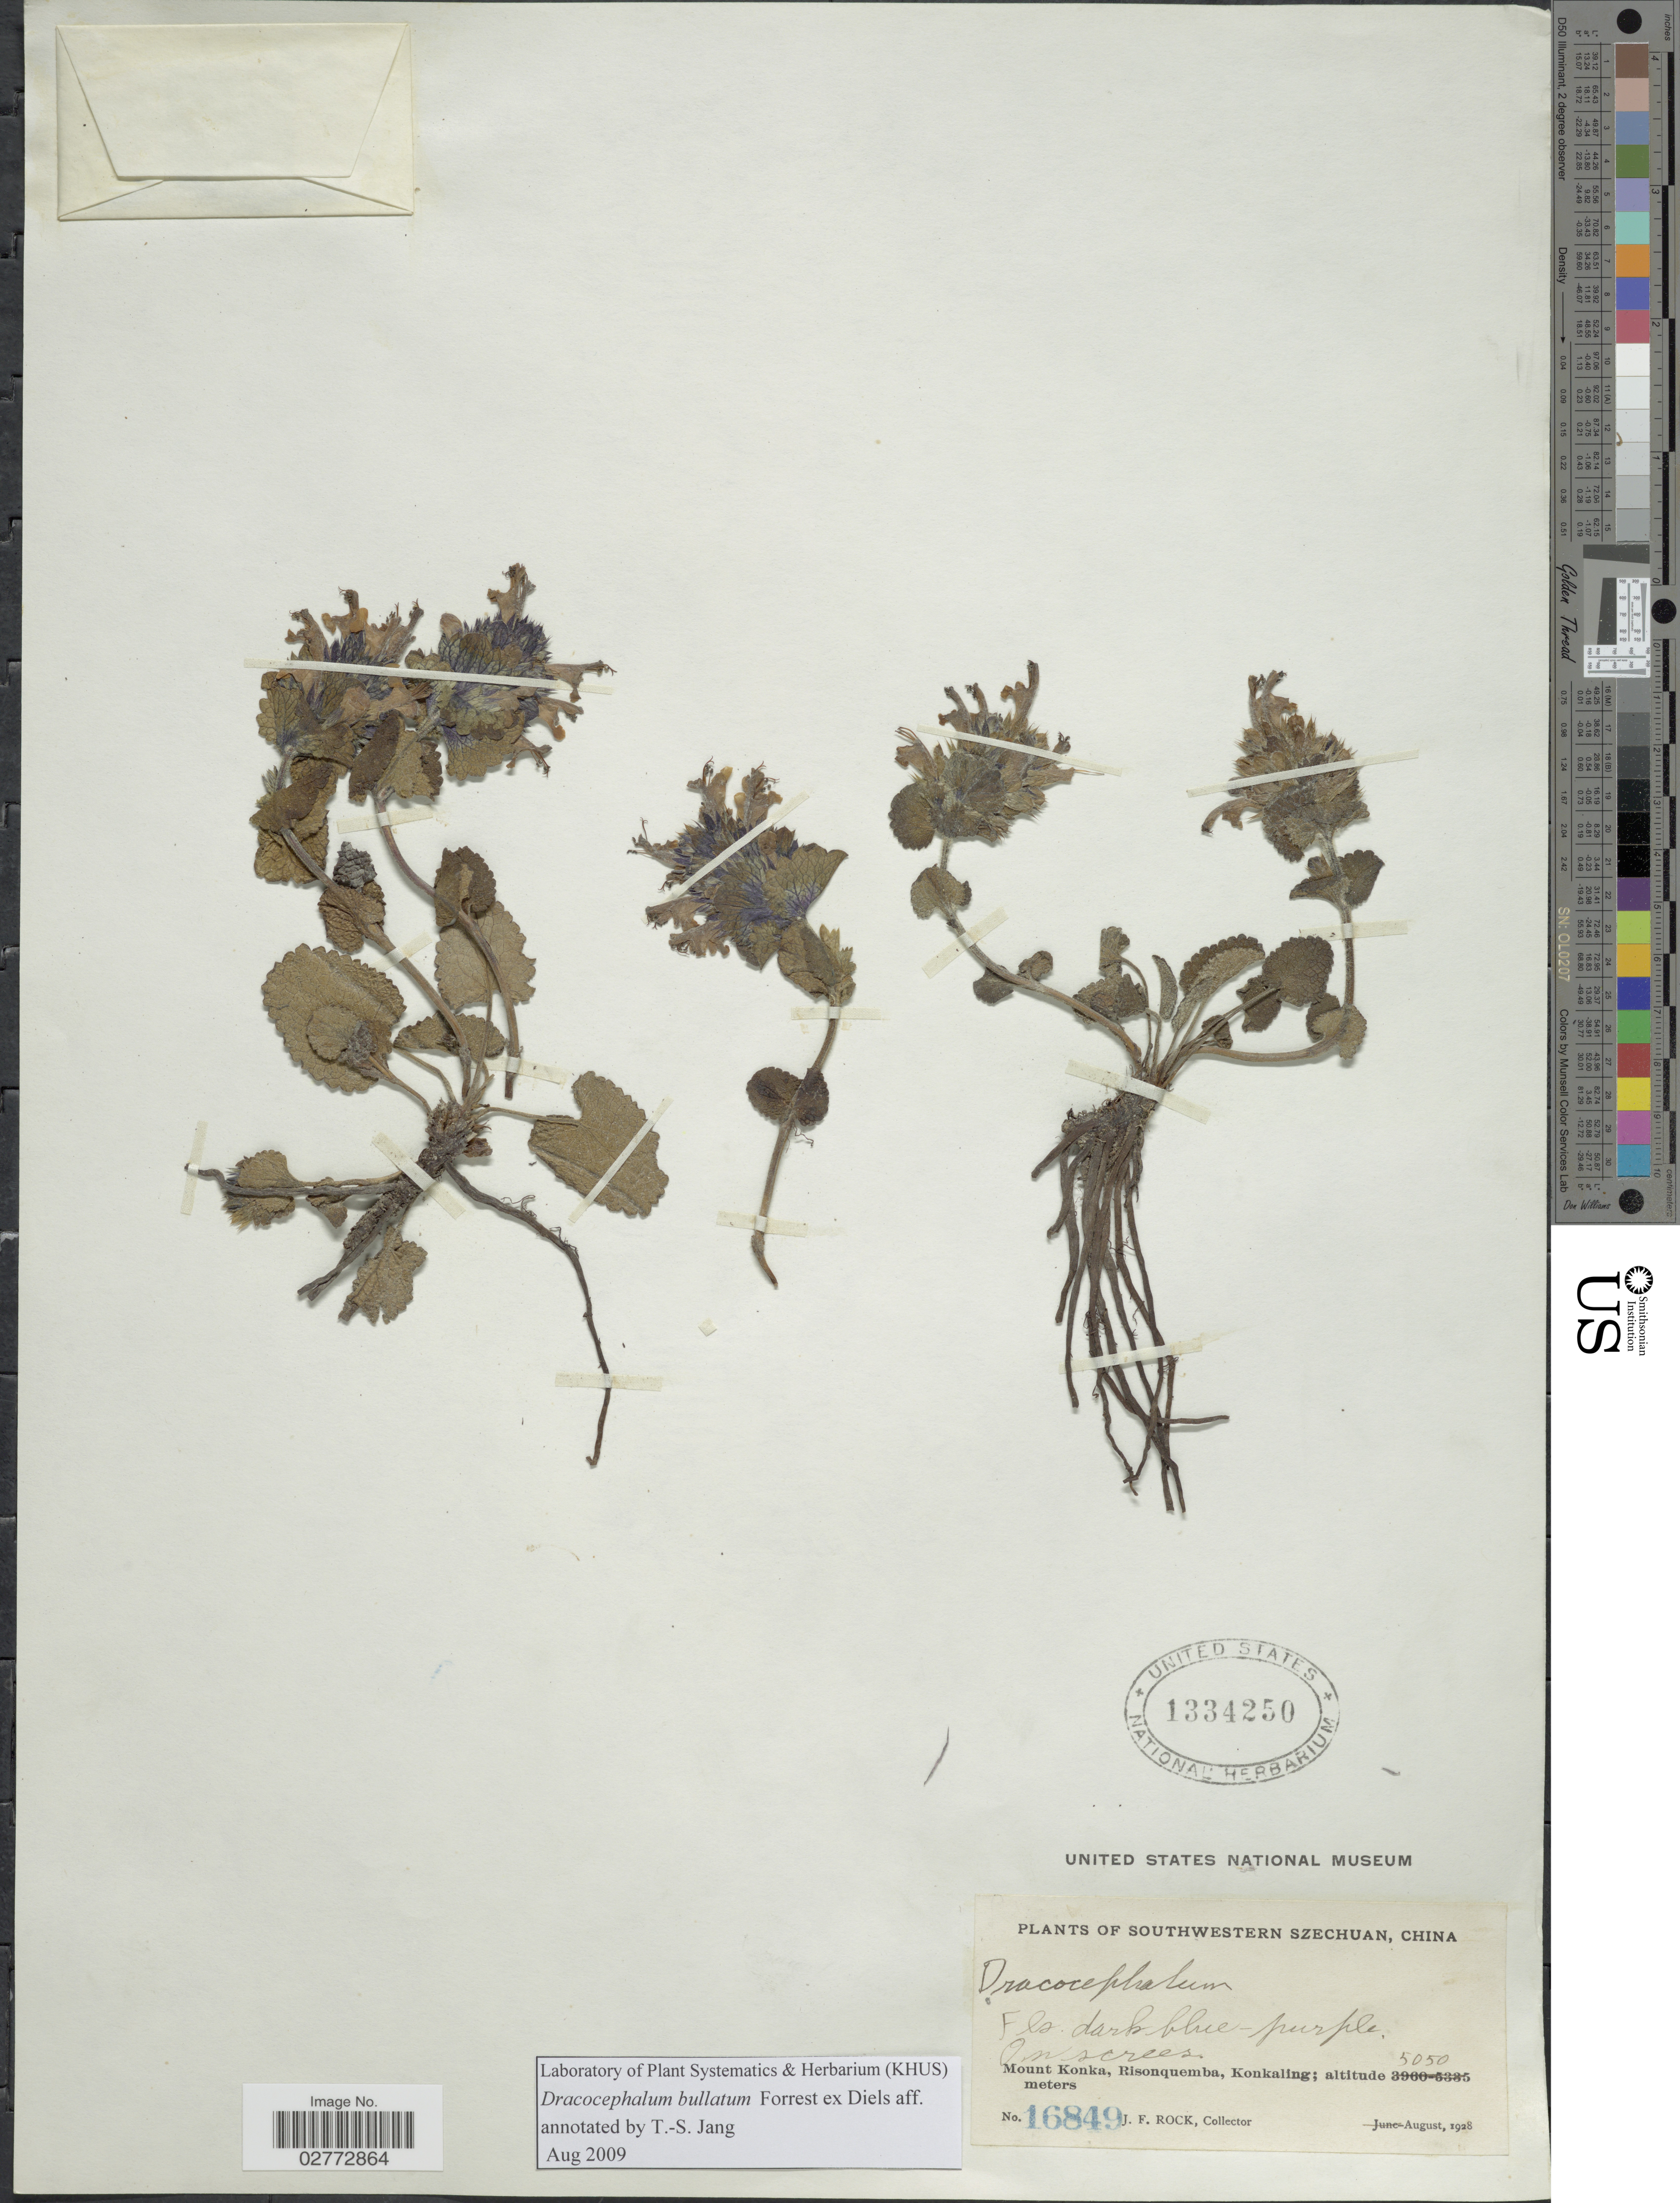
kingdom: Plantae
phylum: Tracheophyta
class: Magnoliopsida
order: Lamiales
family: Lamiaceae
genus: Dracocephalum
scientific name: Dracocephalum speciosum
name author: Sweet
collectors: J. Rock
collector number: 16849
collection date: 1928-08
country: China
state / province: Sichuan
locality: Southwestern Szechuan. Mount Konka, Risonquemba, Konkaling.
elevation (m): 5050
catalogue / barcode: US 1334250